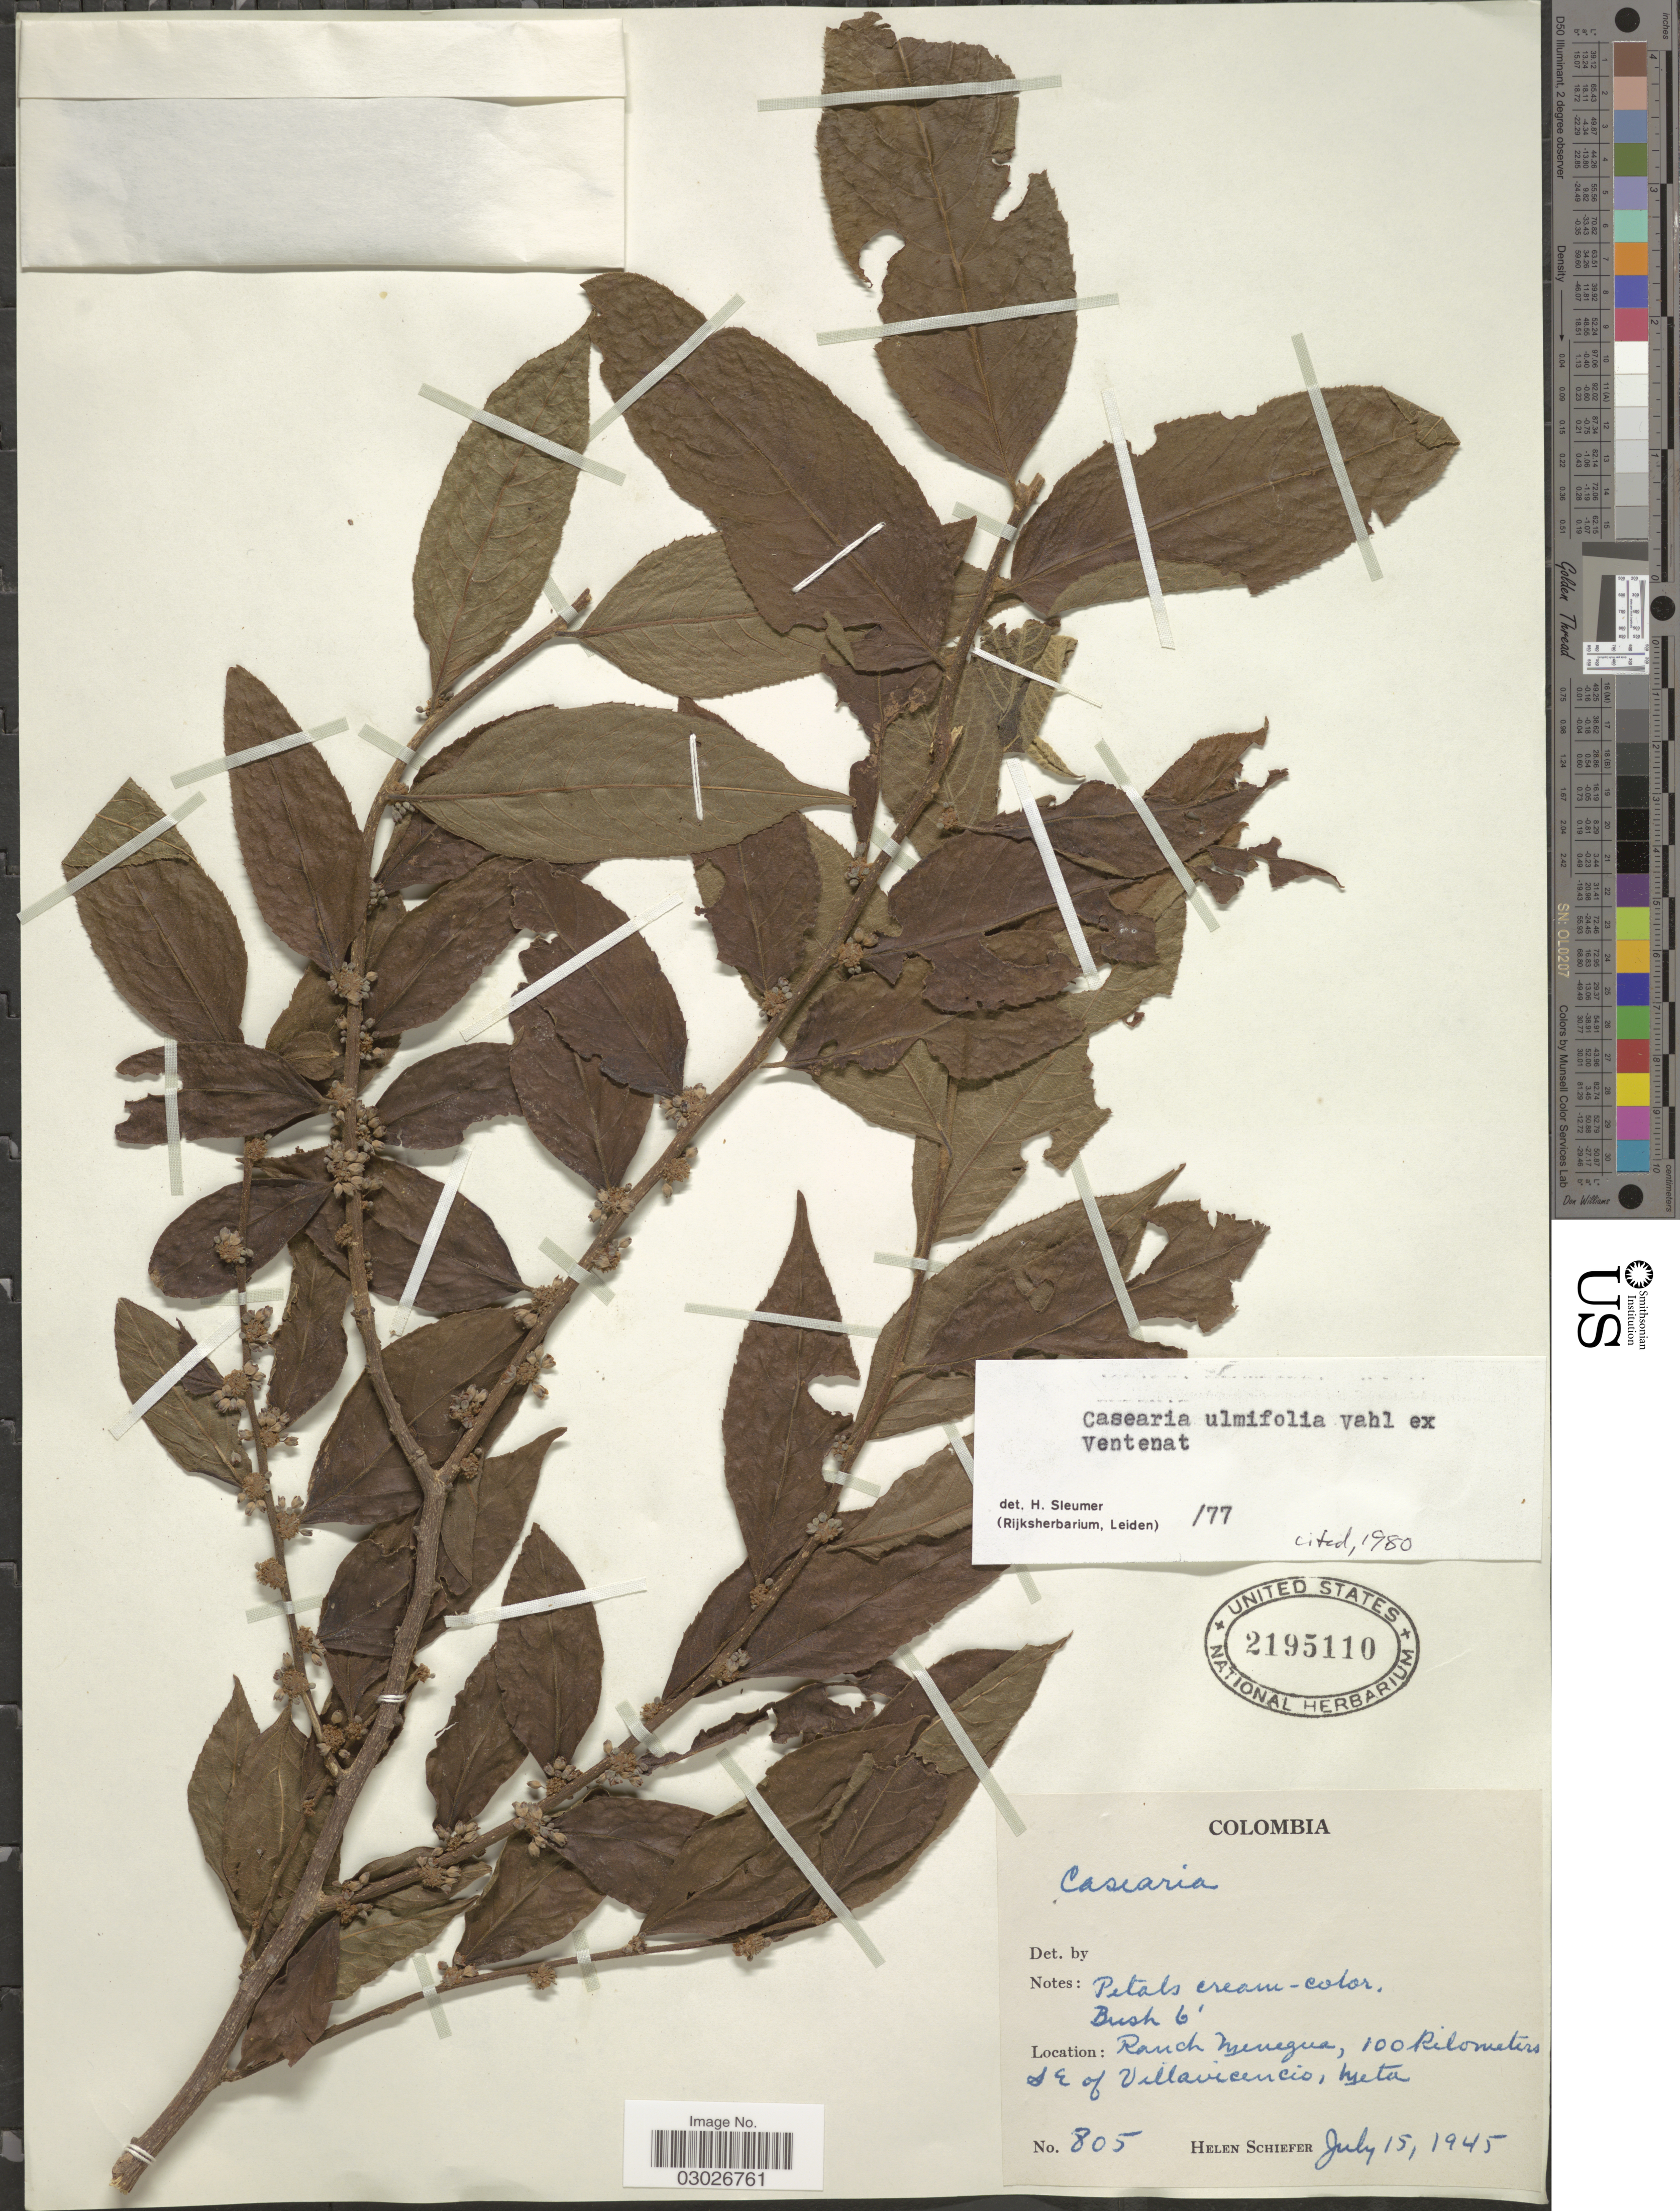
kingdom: Plantae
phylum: Tracheophyta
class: Magnoliopsida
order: Malpighiales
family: Salicaceae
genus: Casearia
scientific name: Casearia ulmifolia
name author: Vahl ex Vent.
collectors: H. Schiefer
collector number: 805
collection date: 1945-07-15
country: Colombia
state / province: Meta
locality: Ranch Menegua, 100 kilometers S.E. of Villavicencio.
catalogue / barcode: US 2195110